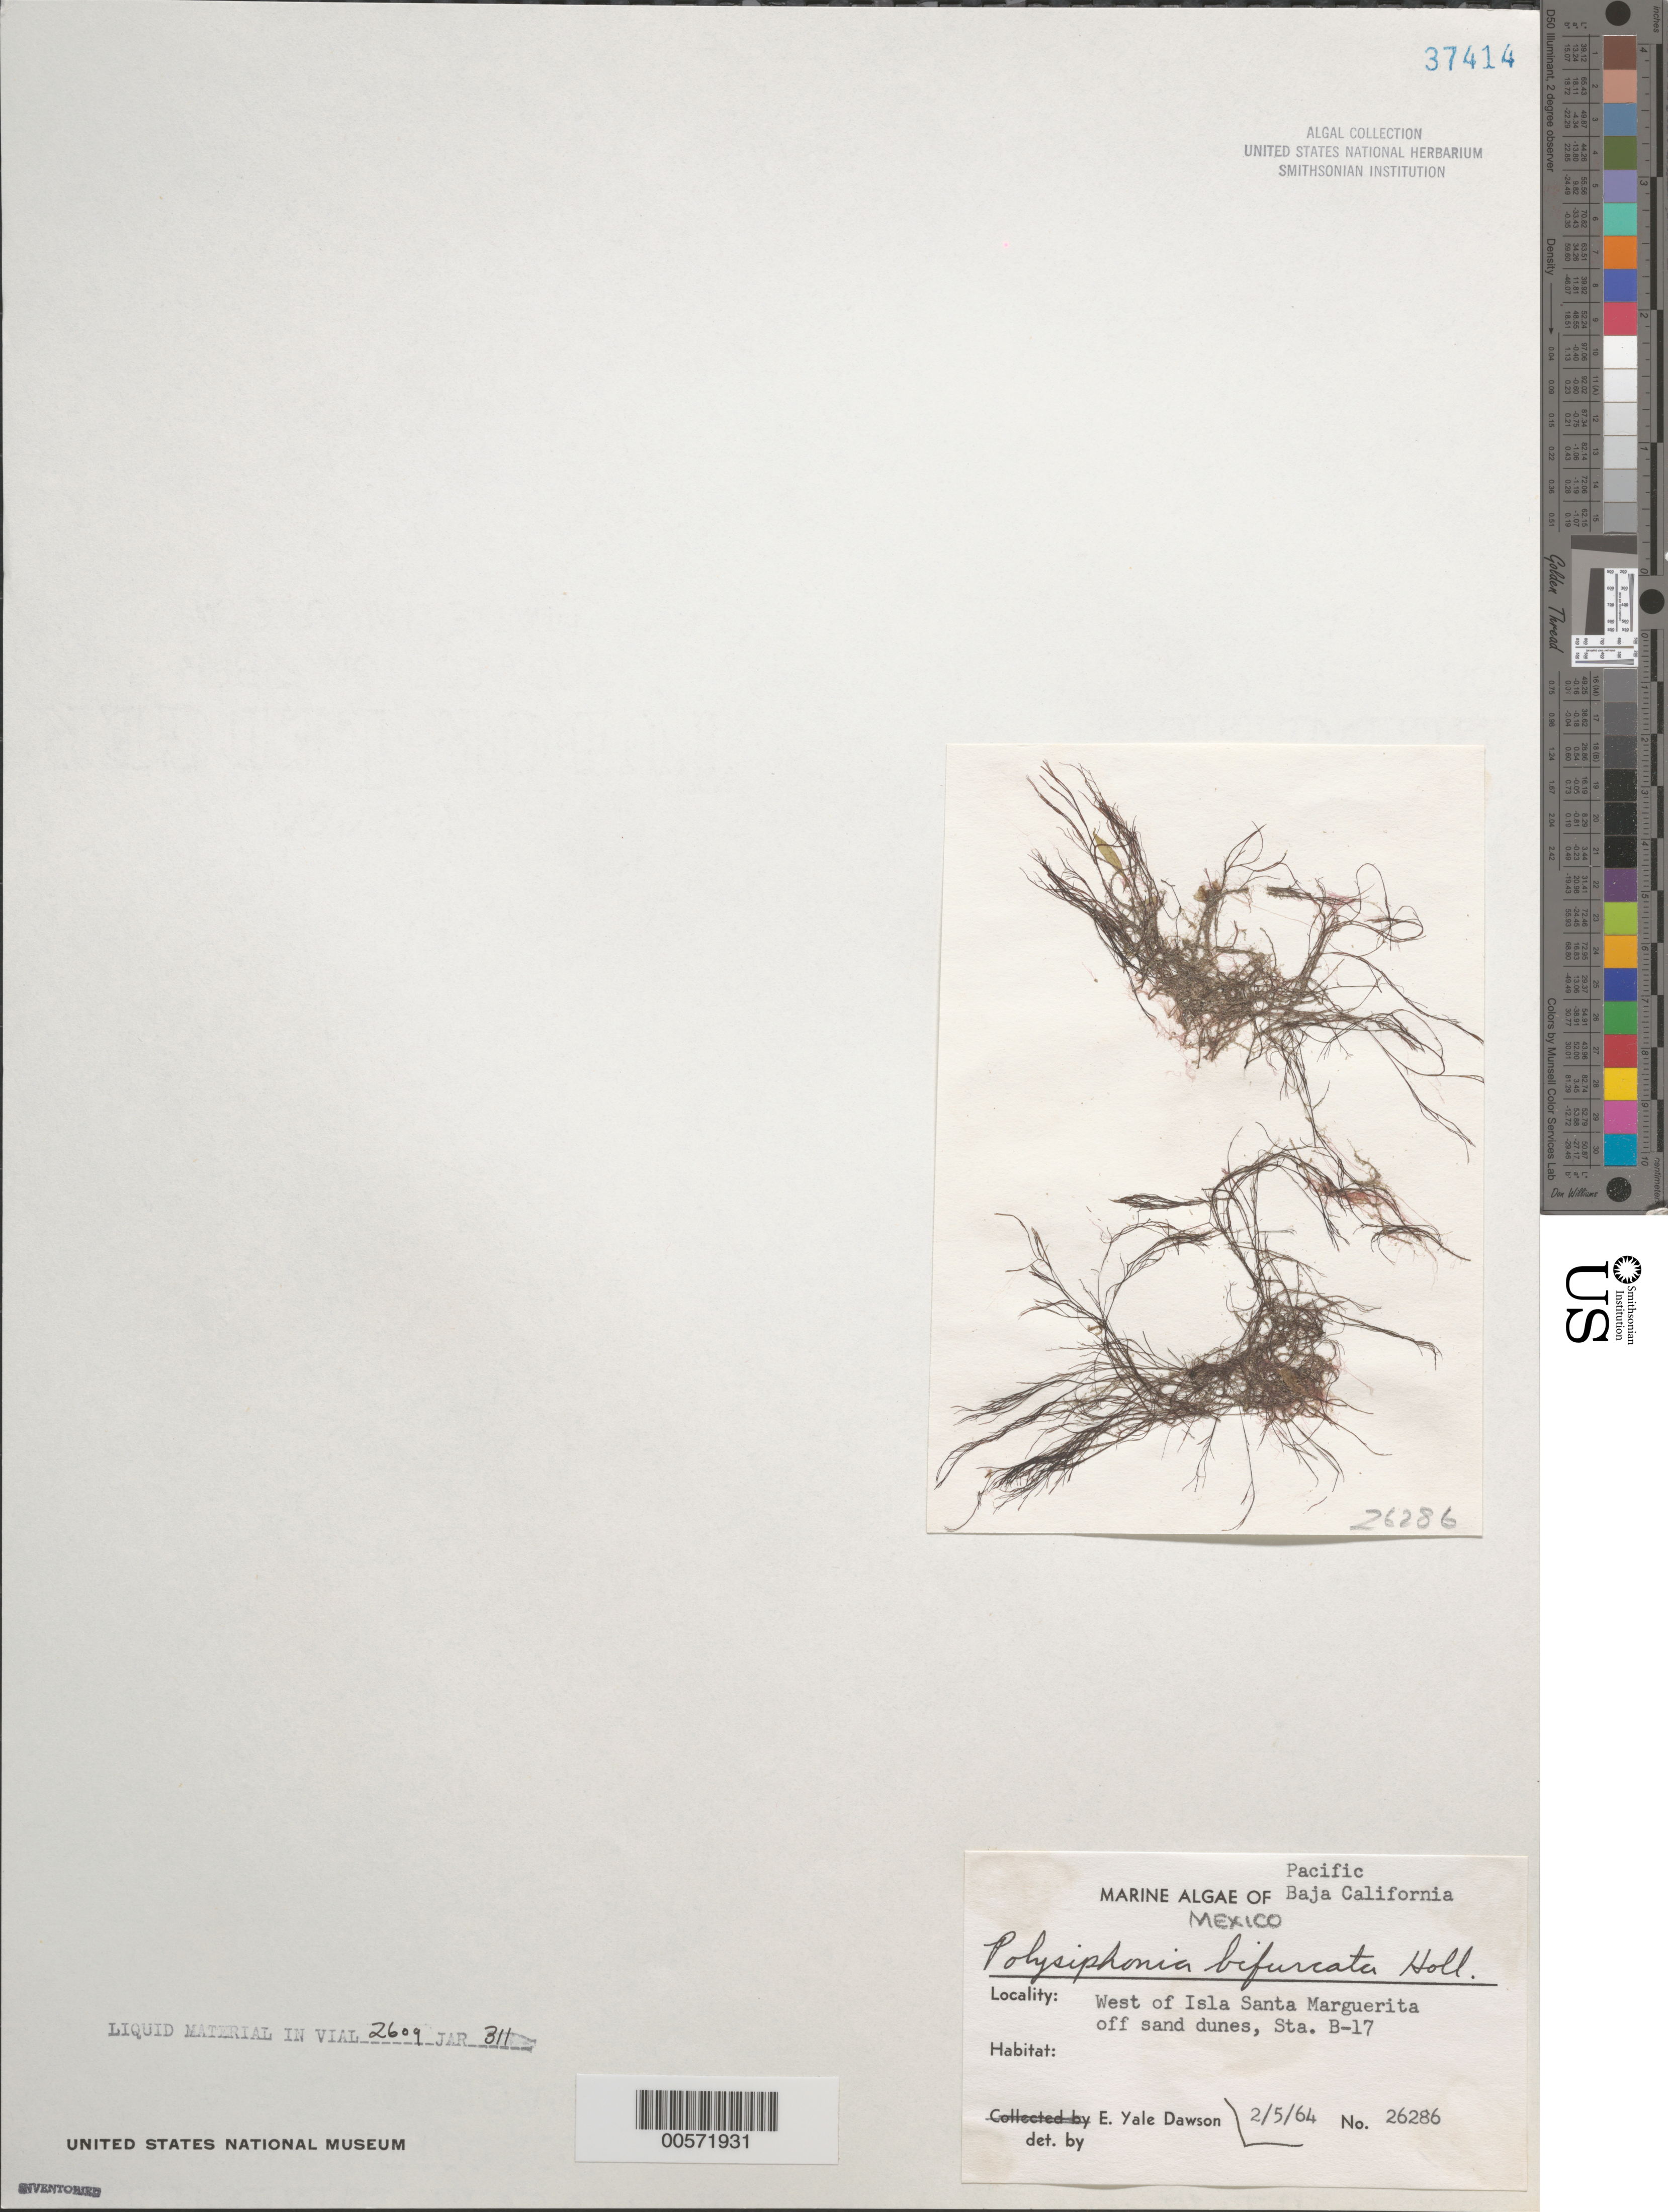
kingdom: Plantae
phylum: Rhodophyta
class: Florideophyceae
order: Ceramiales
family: Rhodomelaceae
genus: Polysiphonia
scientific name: Polysiphonia bifurcata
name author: Hollenb. in W.R. Taylor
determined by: Dawson, E. Y.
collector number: EYD 26286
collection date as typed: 05 Feb 1964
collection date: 1964-02-05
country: Mexico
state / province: Baja California Sur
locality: West of Isla Santa Margarita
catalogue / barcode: US 37414